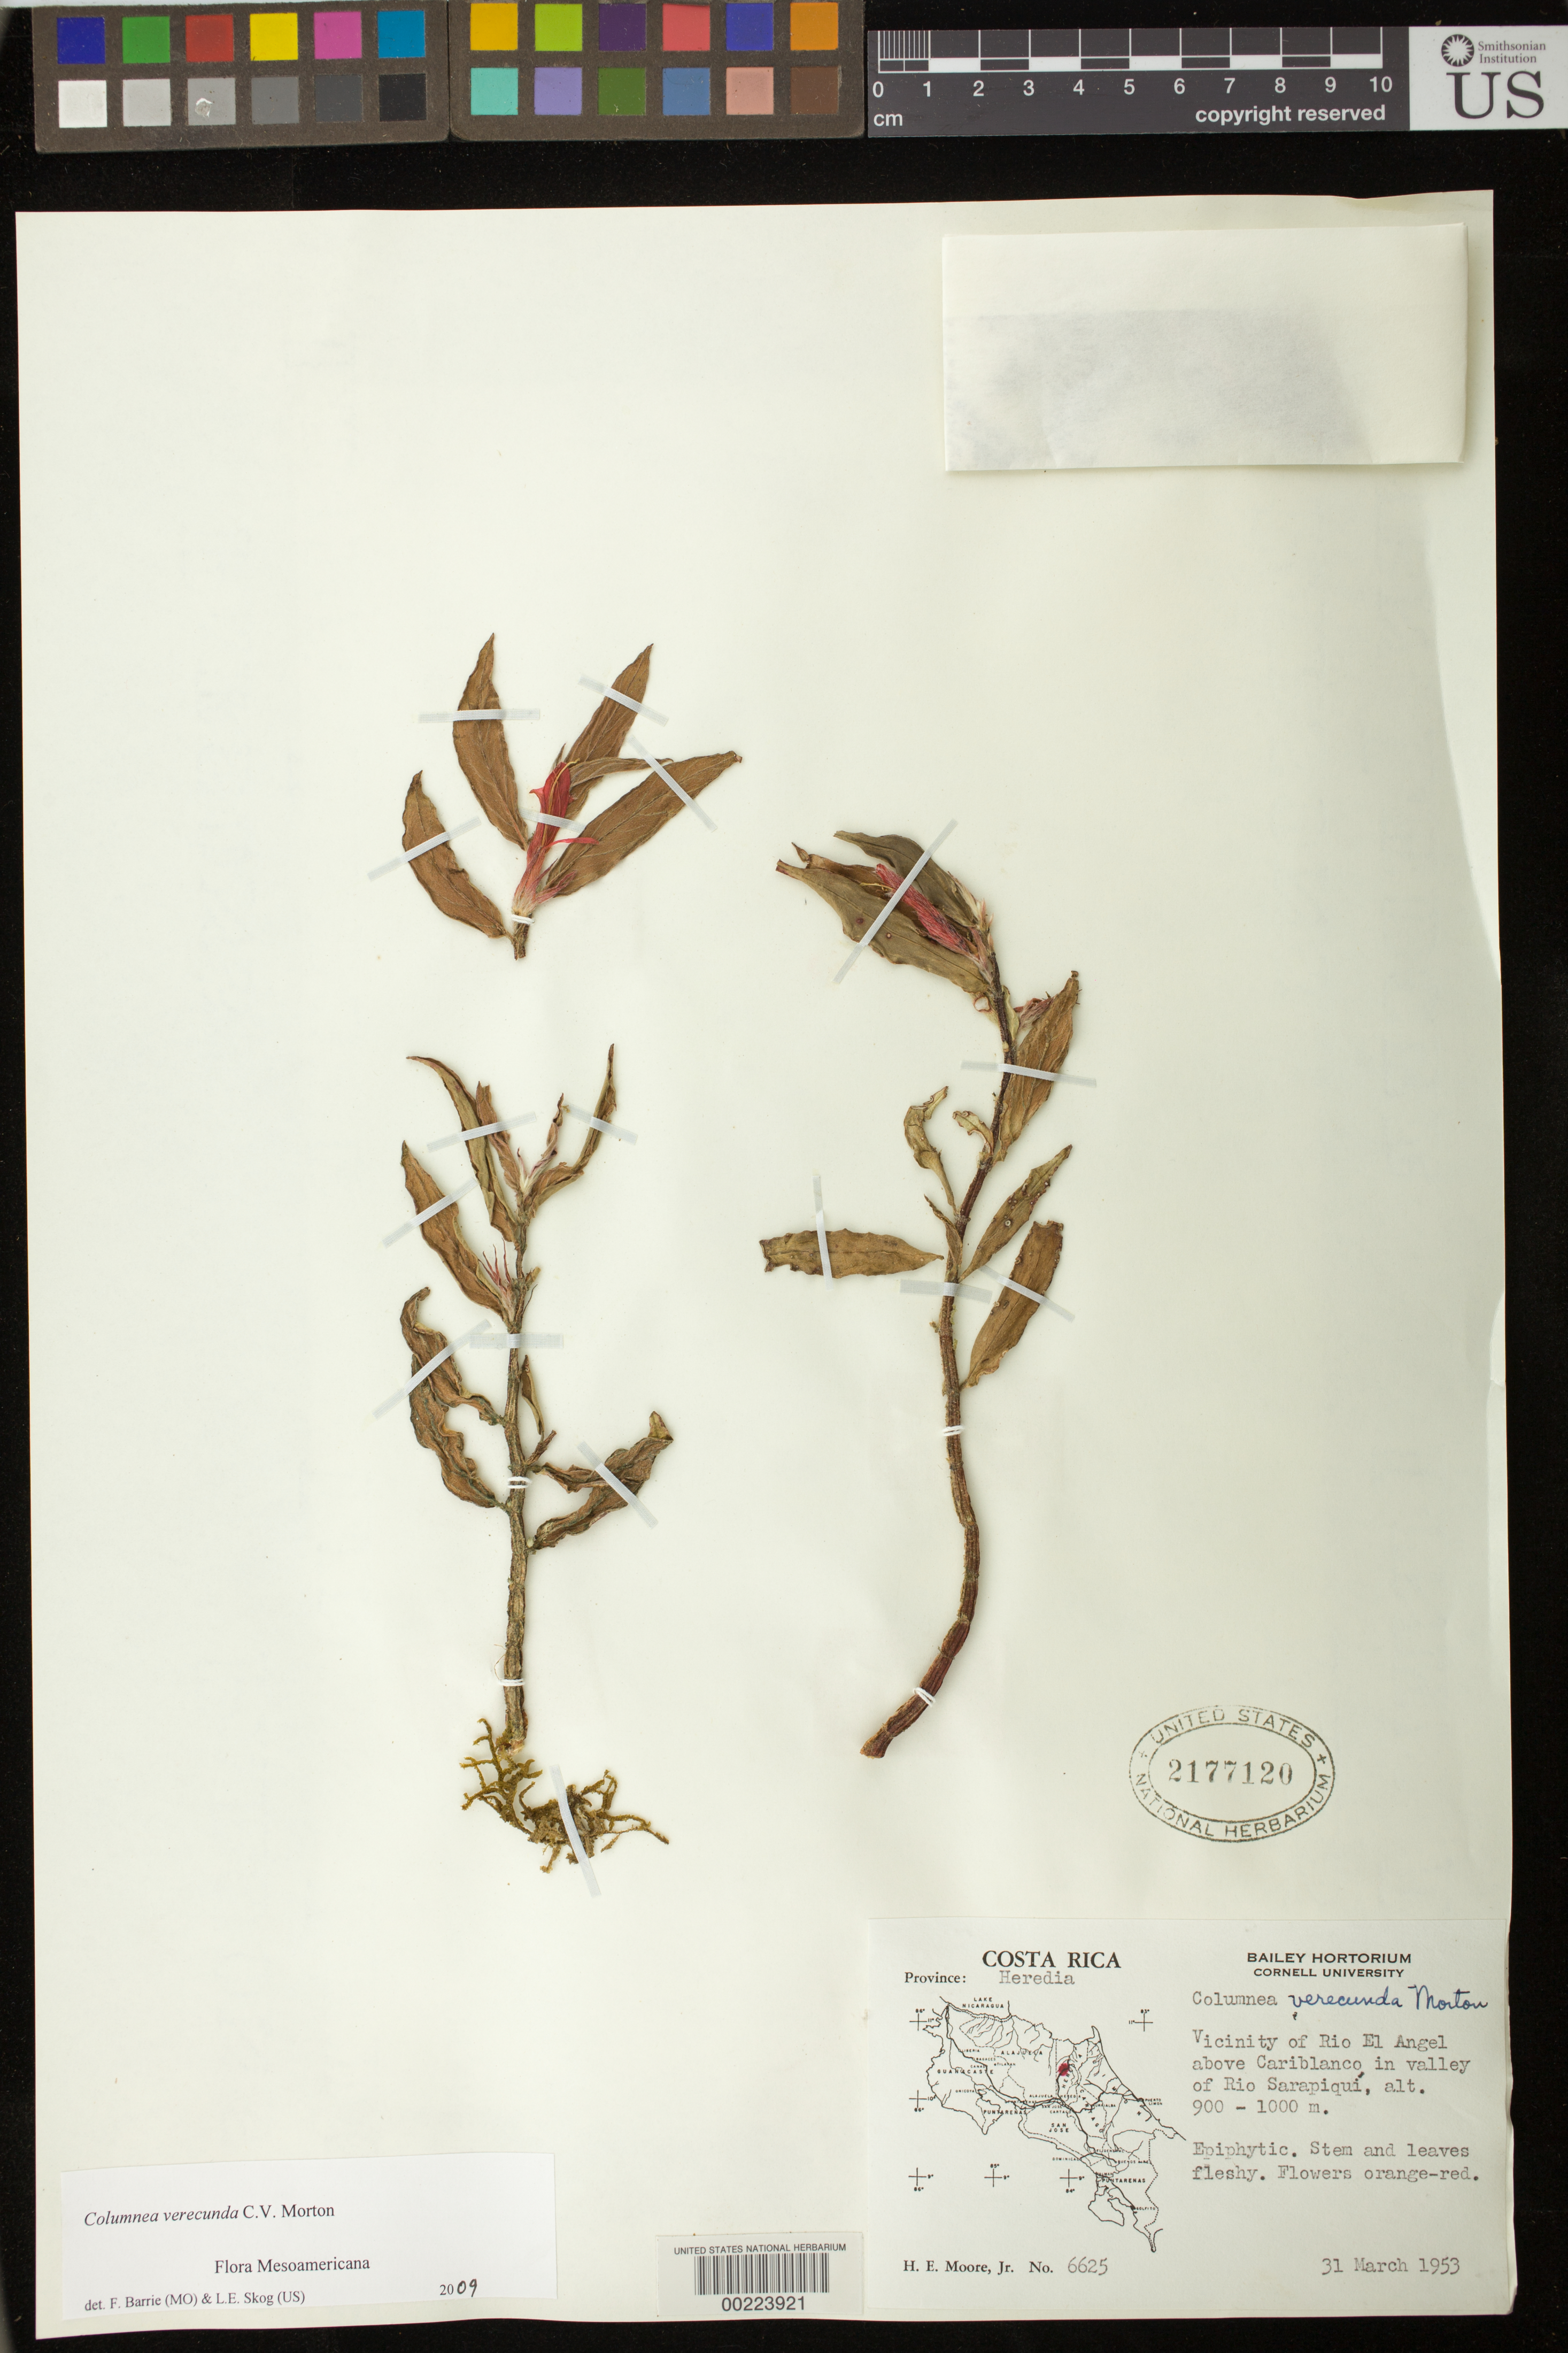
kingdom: Plantae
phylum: Tracheophyta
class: Magnoliopsida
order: Lamiales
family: Gesneriaceae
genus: Columnea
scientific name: Columnea verecunda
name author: C.V. Morton in Standl.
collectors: H. E. Moore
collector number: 6625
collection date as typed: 31 Mar 1953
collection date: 1953-03-31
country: Costa Rica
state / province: Heredia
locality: Vicinity of Rio El Angel above Cariblanco in valley of Rio Sarapiqui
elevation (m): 900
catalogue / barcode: US 2177120